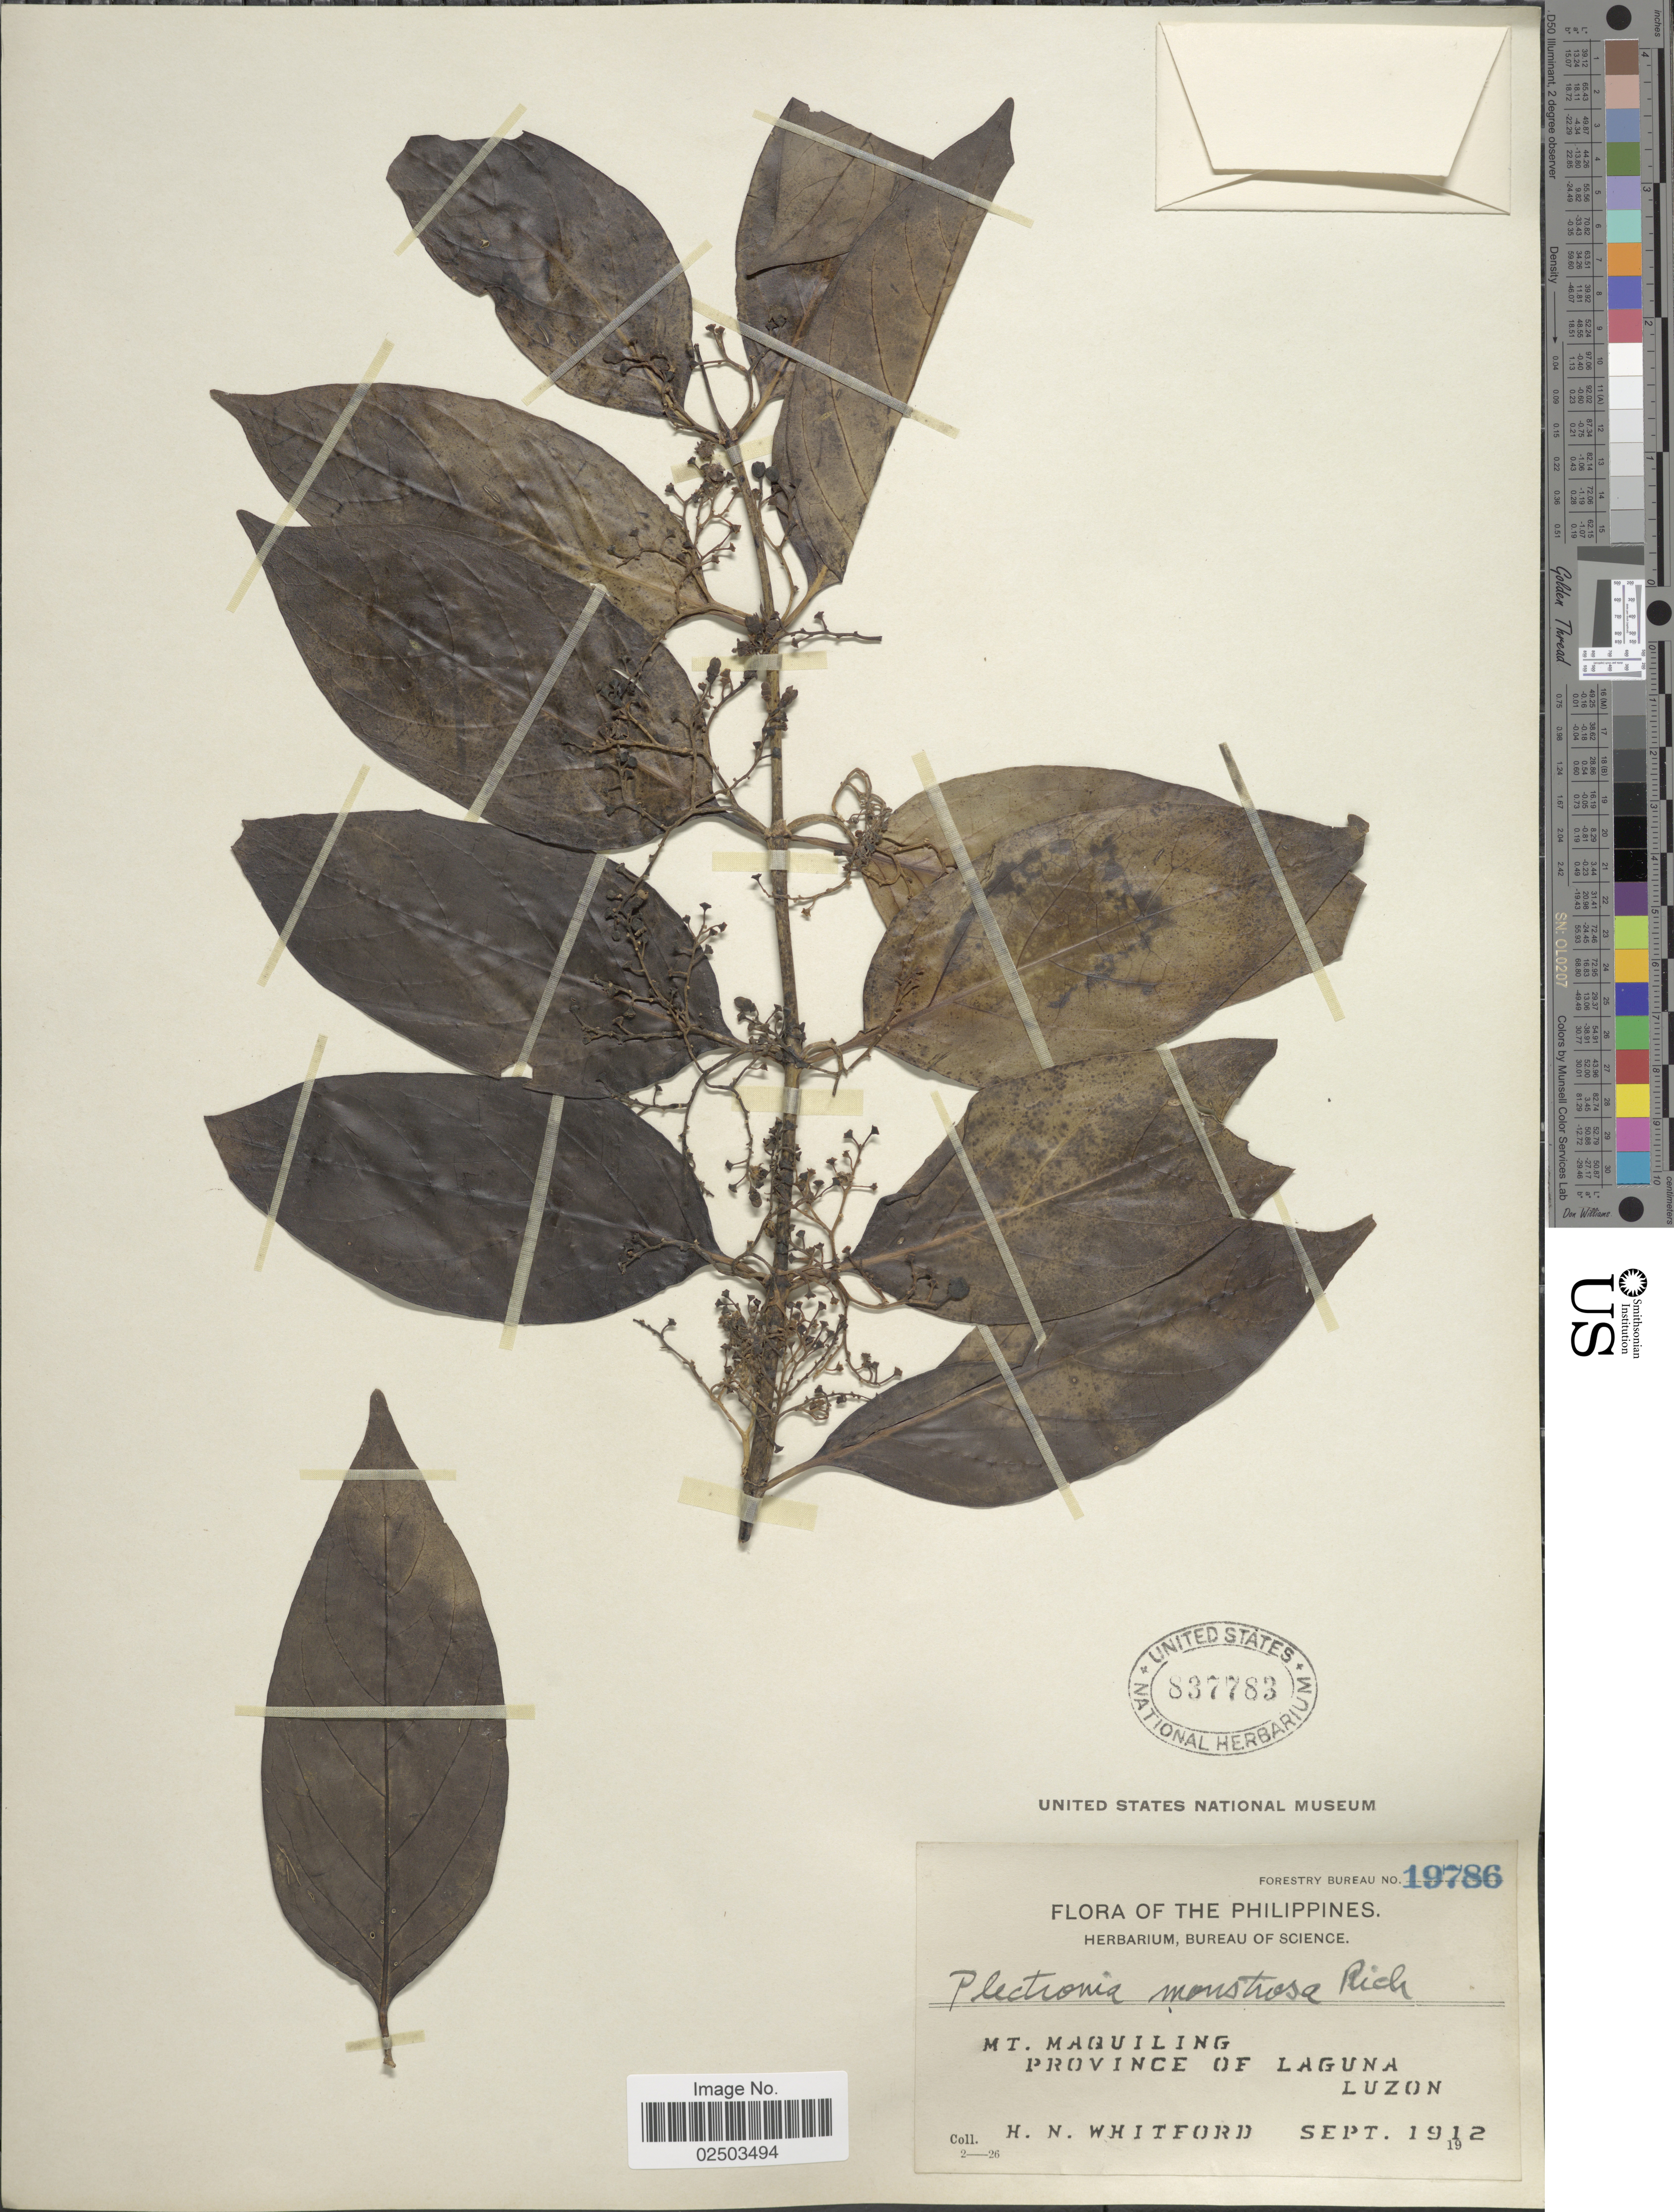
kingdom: Plantae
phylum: Tracheophyta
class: Magnoliopsida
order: Gentianales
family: Rubiaceae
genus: Canthium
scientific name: Canthium monstrosum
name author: (A. Rich.) Merr.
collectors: H. N. Whitford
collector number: Forestry Bureau 19786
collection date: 1912-09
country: Philippines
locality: Mt. Maquiling, Province of Laguna, Luzon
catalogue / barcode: US 837783